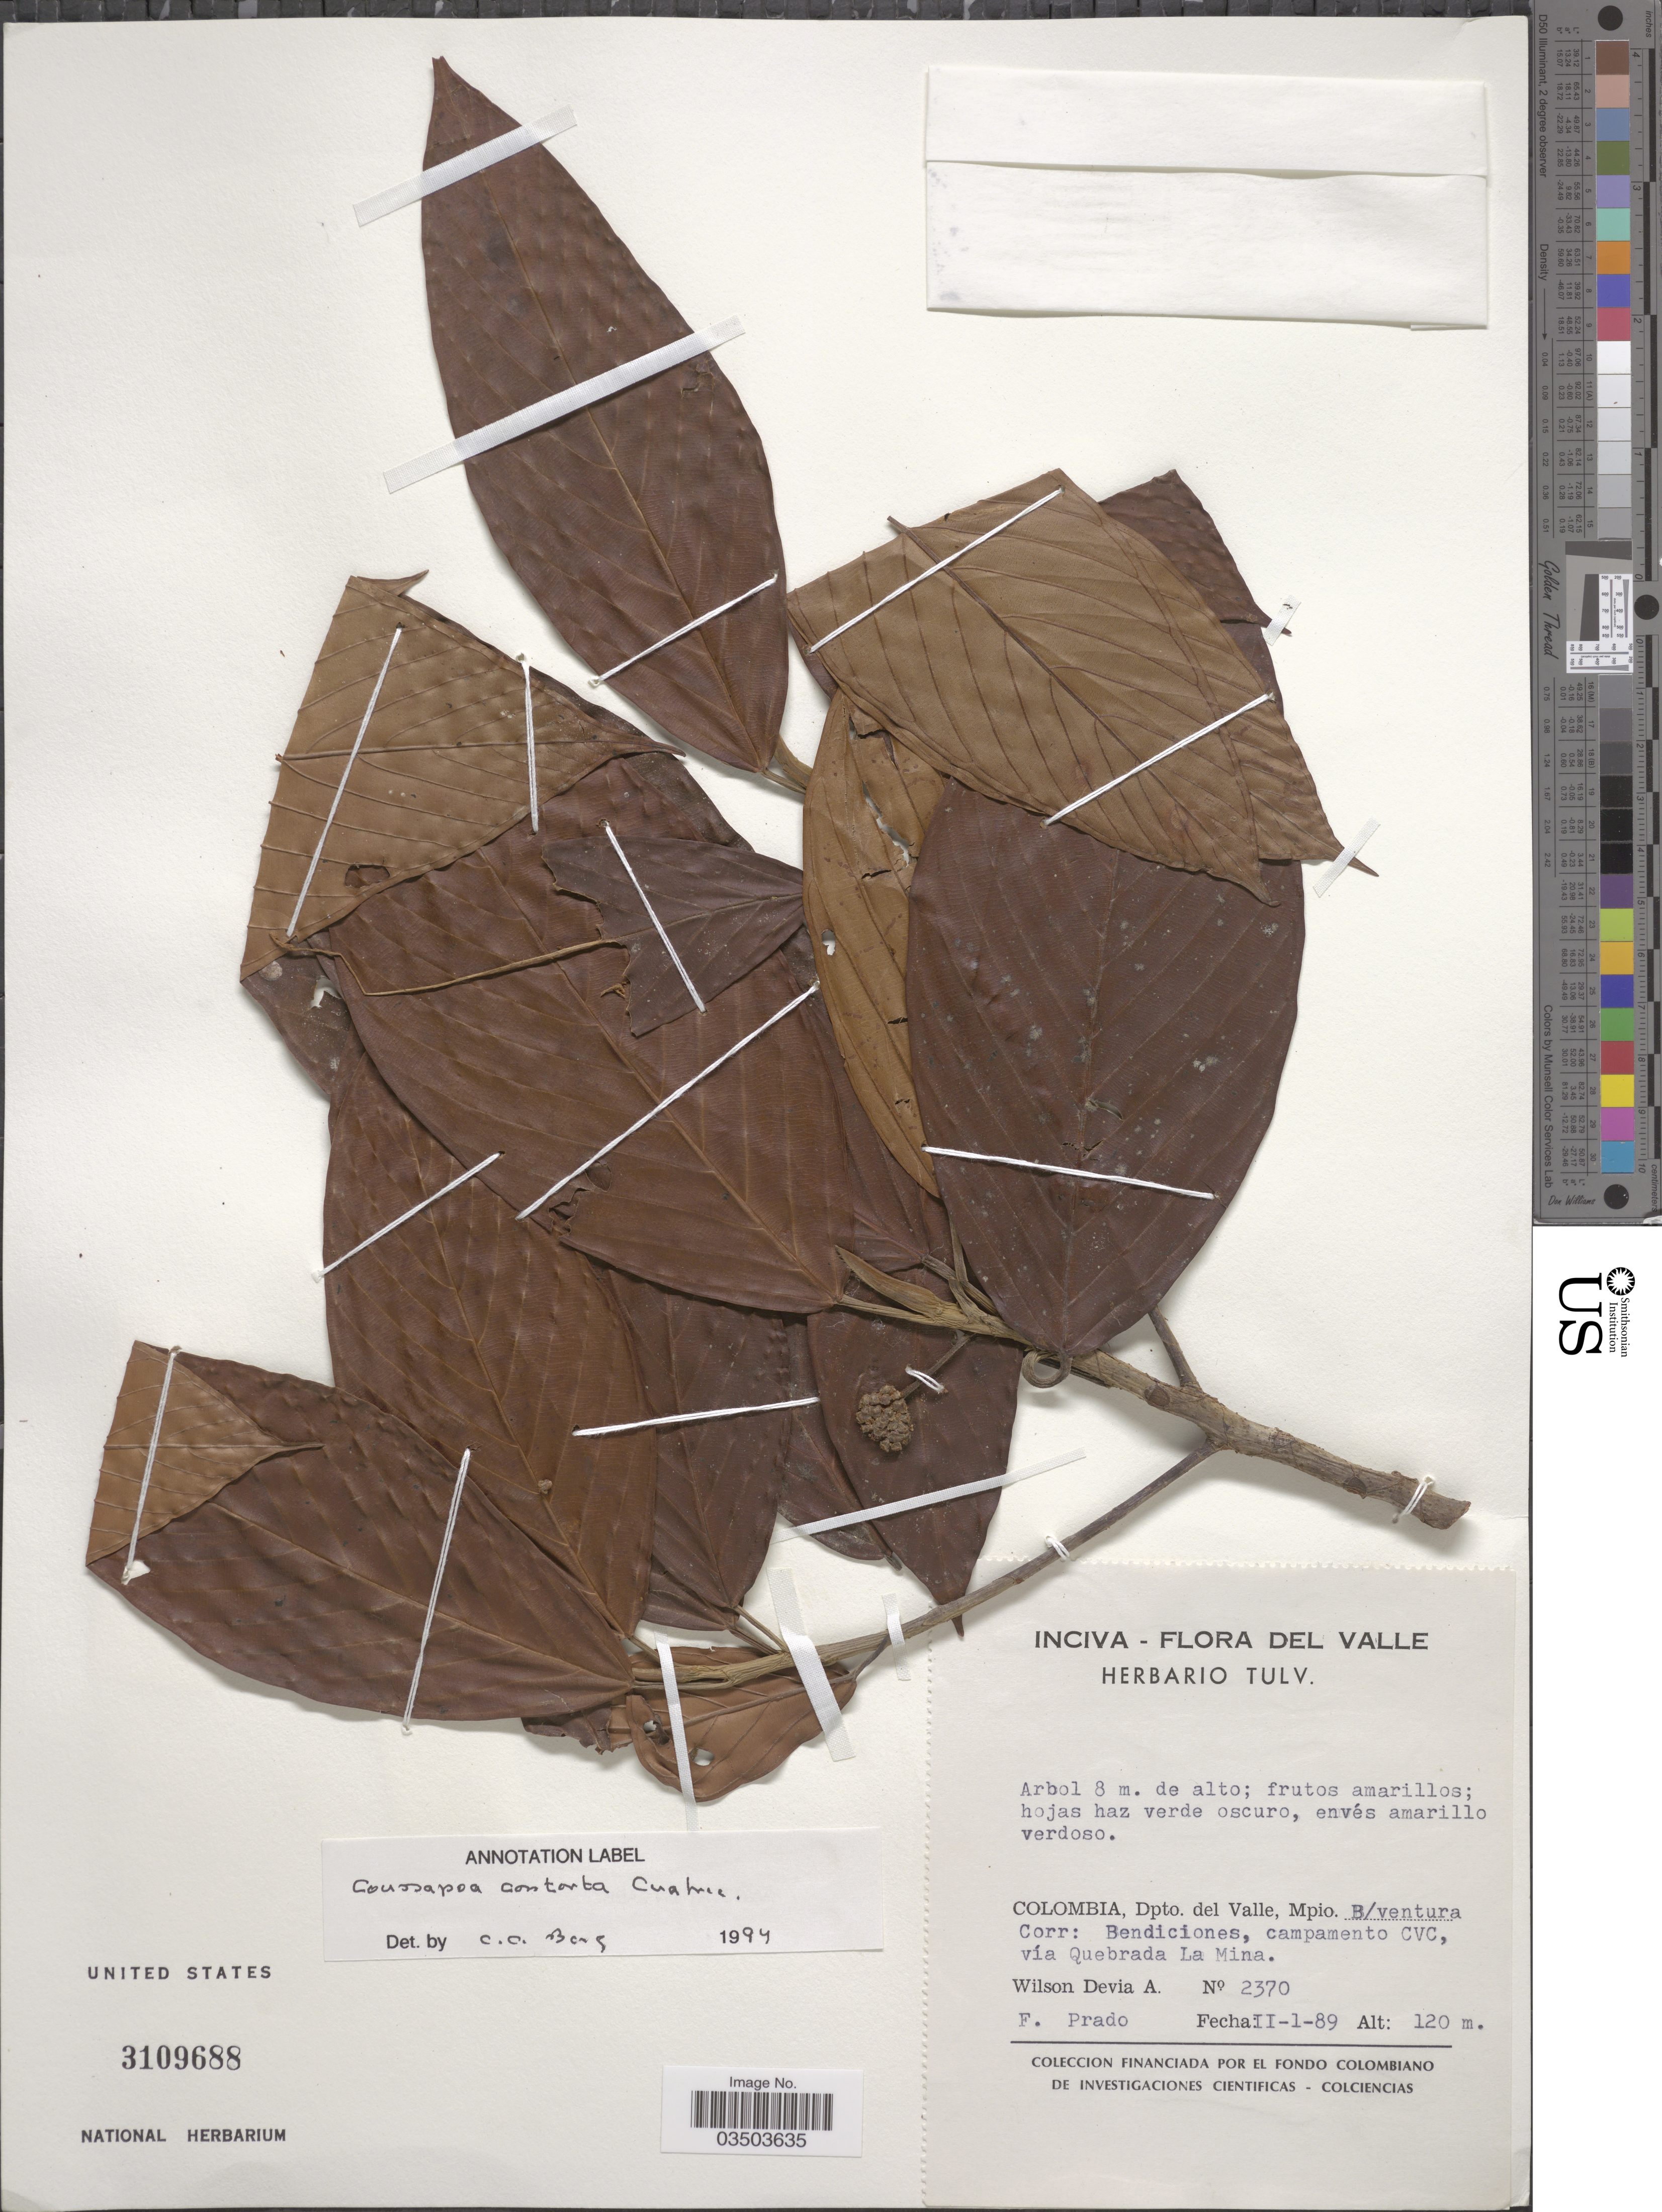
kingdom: Plantae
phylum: Tracheophyta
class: Magnoliopsida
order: Rosales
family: Urticaceae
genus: Coussapoa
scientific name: Coussapoa contorta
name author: Cuatrec.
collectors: W. Devia A. & F. Prado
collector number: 2370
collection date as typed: Transcribed d/m/y: 1/2/89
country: Colombia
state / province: Valle del Cauca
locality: Dpto. del Valle, Mpio. B/ventura. Corr: Bendiciones, campamento CVC, vía Quebrada La Mina.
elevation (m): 120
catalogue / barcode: US 3109688